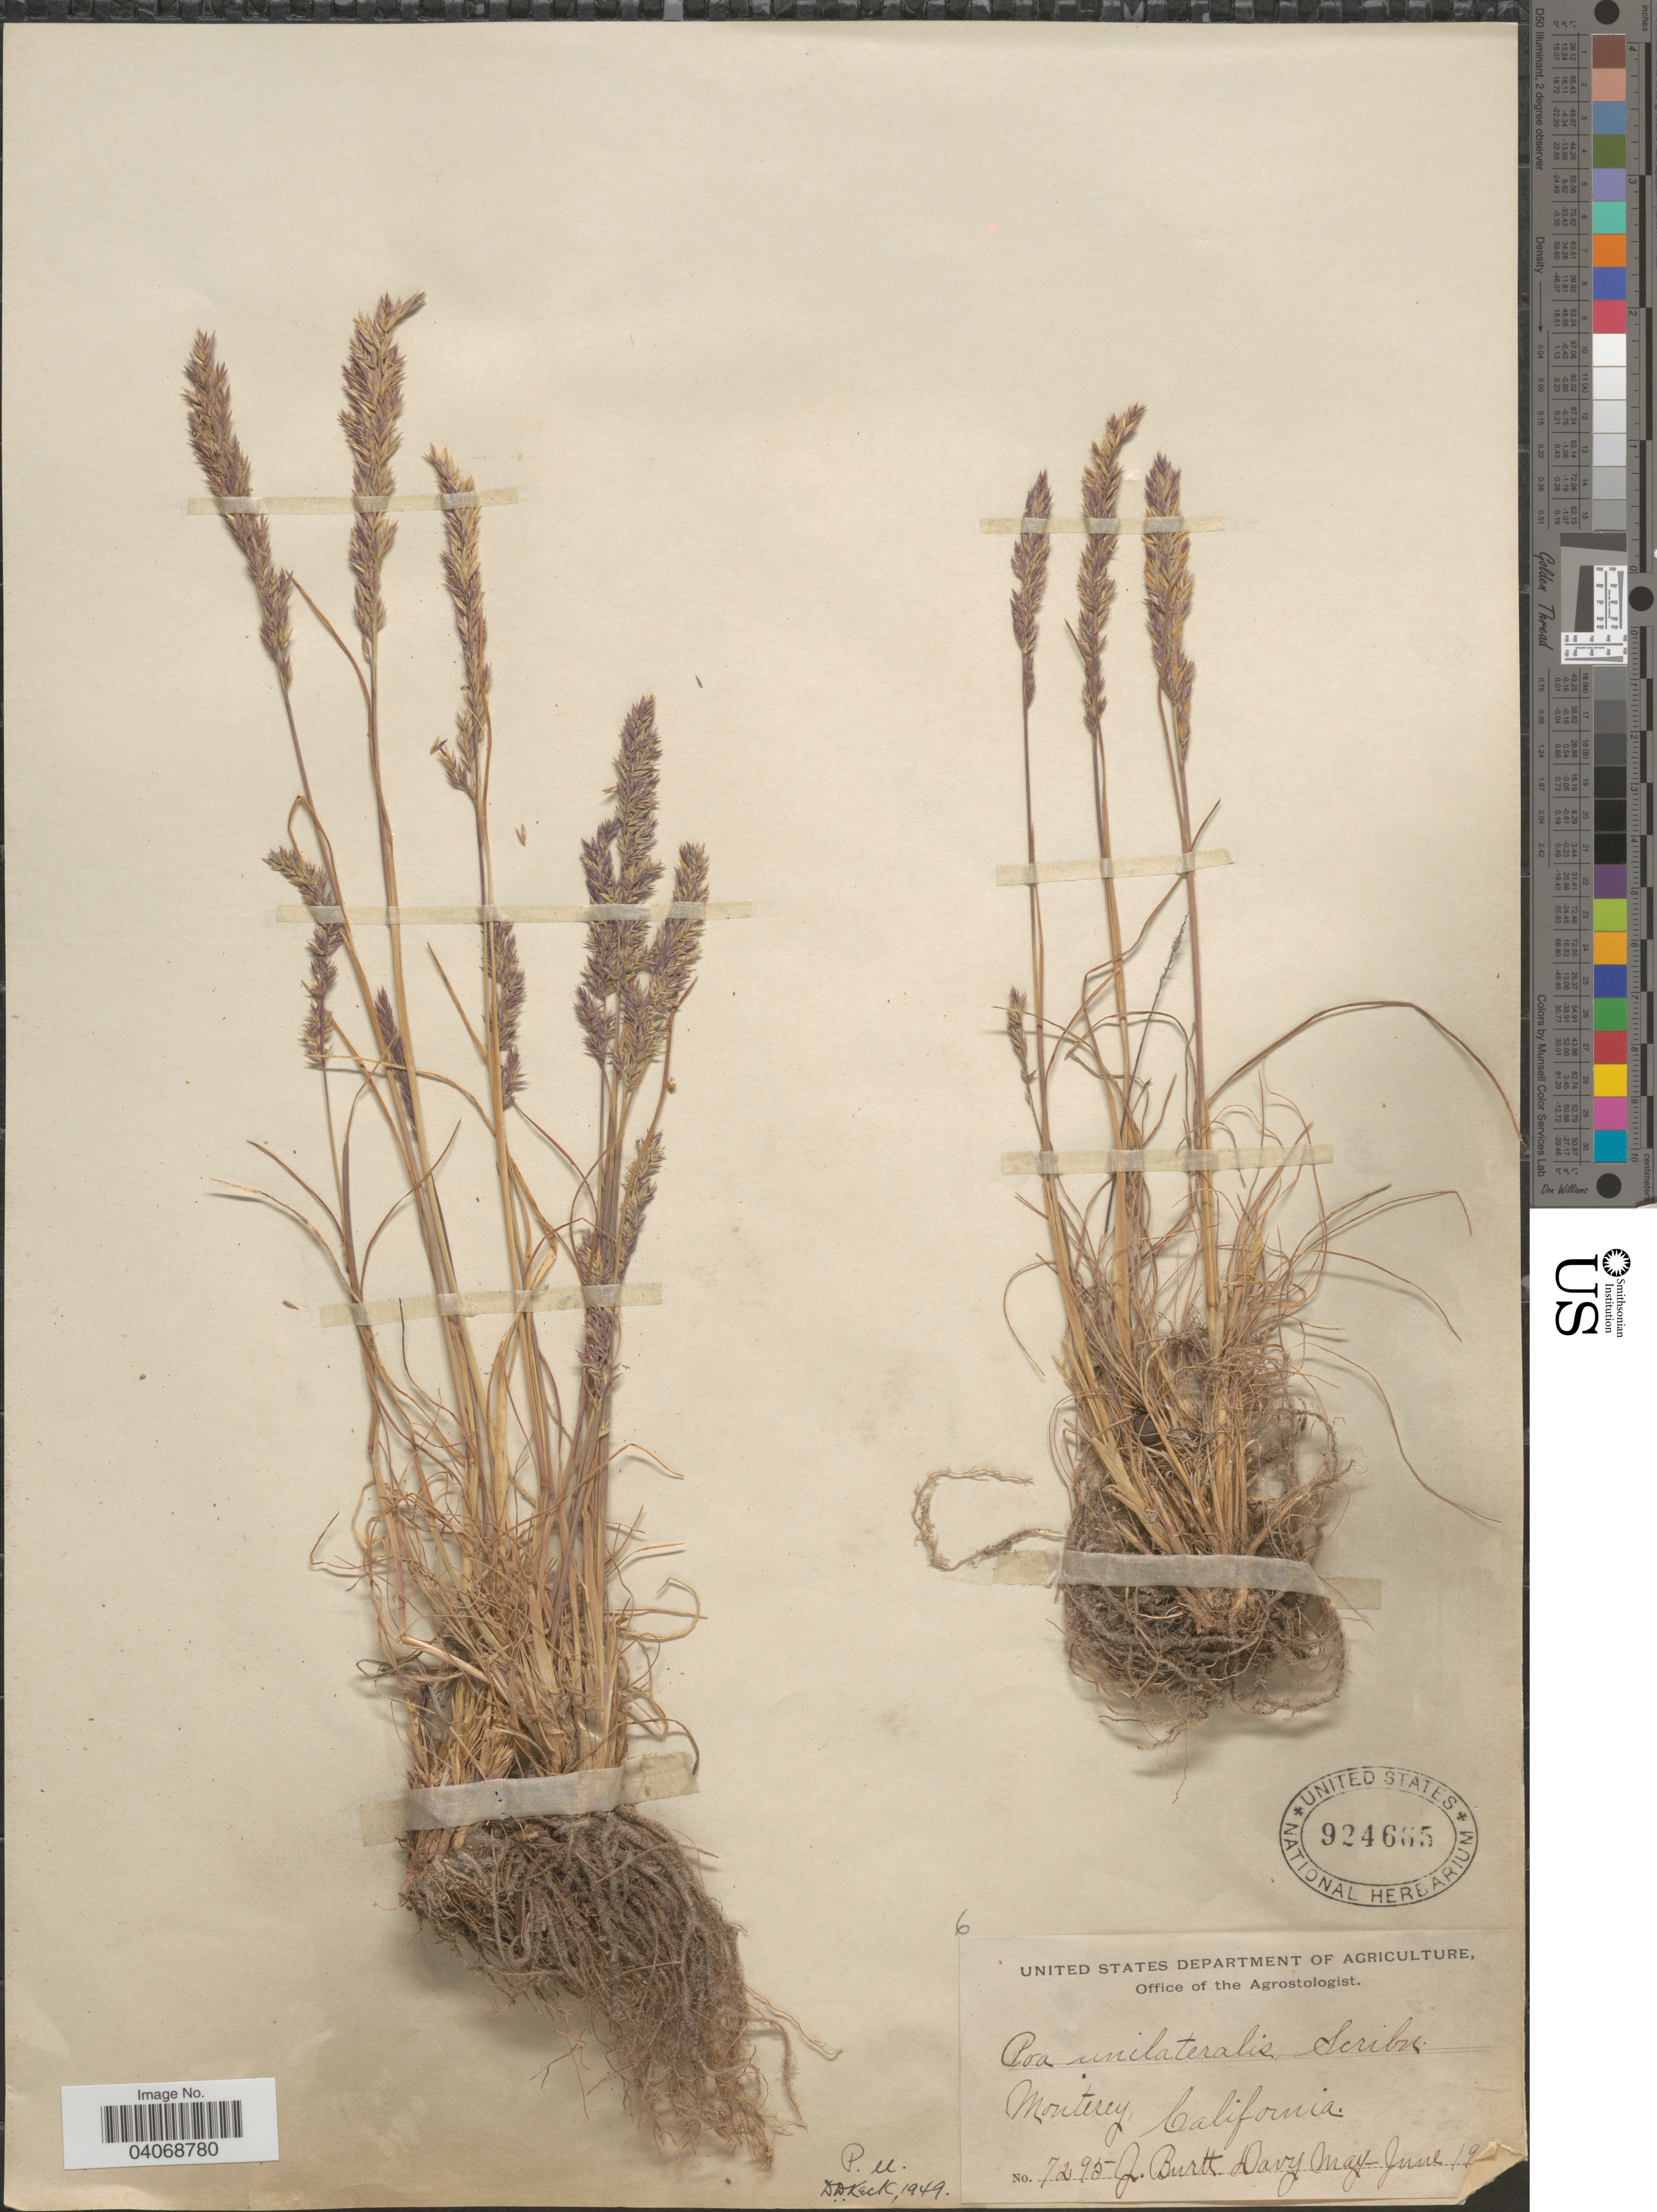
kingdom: Plantae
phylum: Tracheophyta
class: Liliopsida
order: Poales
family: Poaceae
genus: Poa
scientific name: Poa unilateralis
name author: Scribn. ex Vasey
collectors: J. Burtt Davy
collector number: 7295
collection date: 1900-05/1900-06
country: United States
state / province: California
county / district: Monterey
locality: Monterey.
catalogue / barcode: US 924665